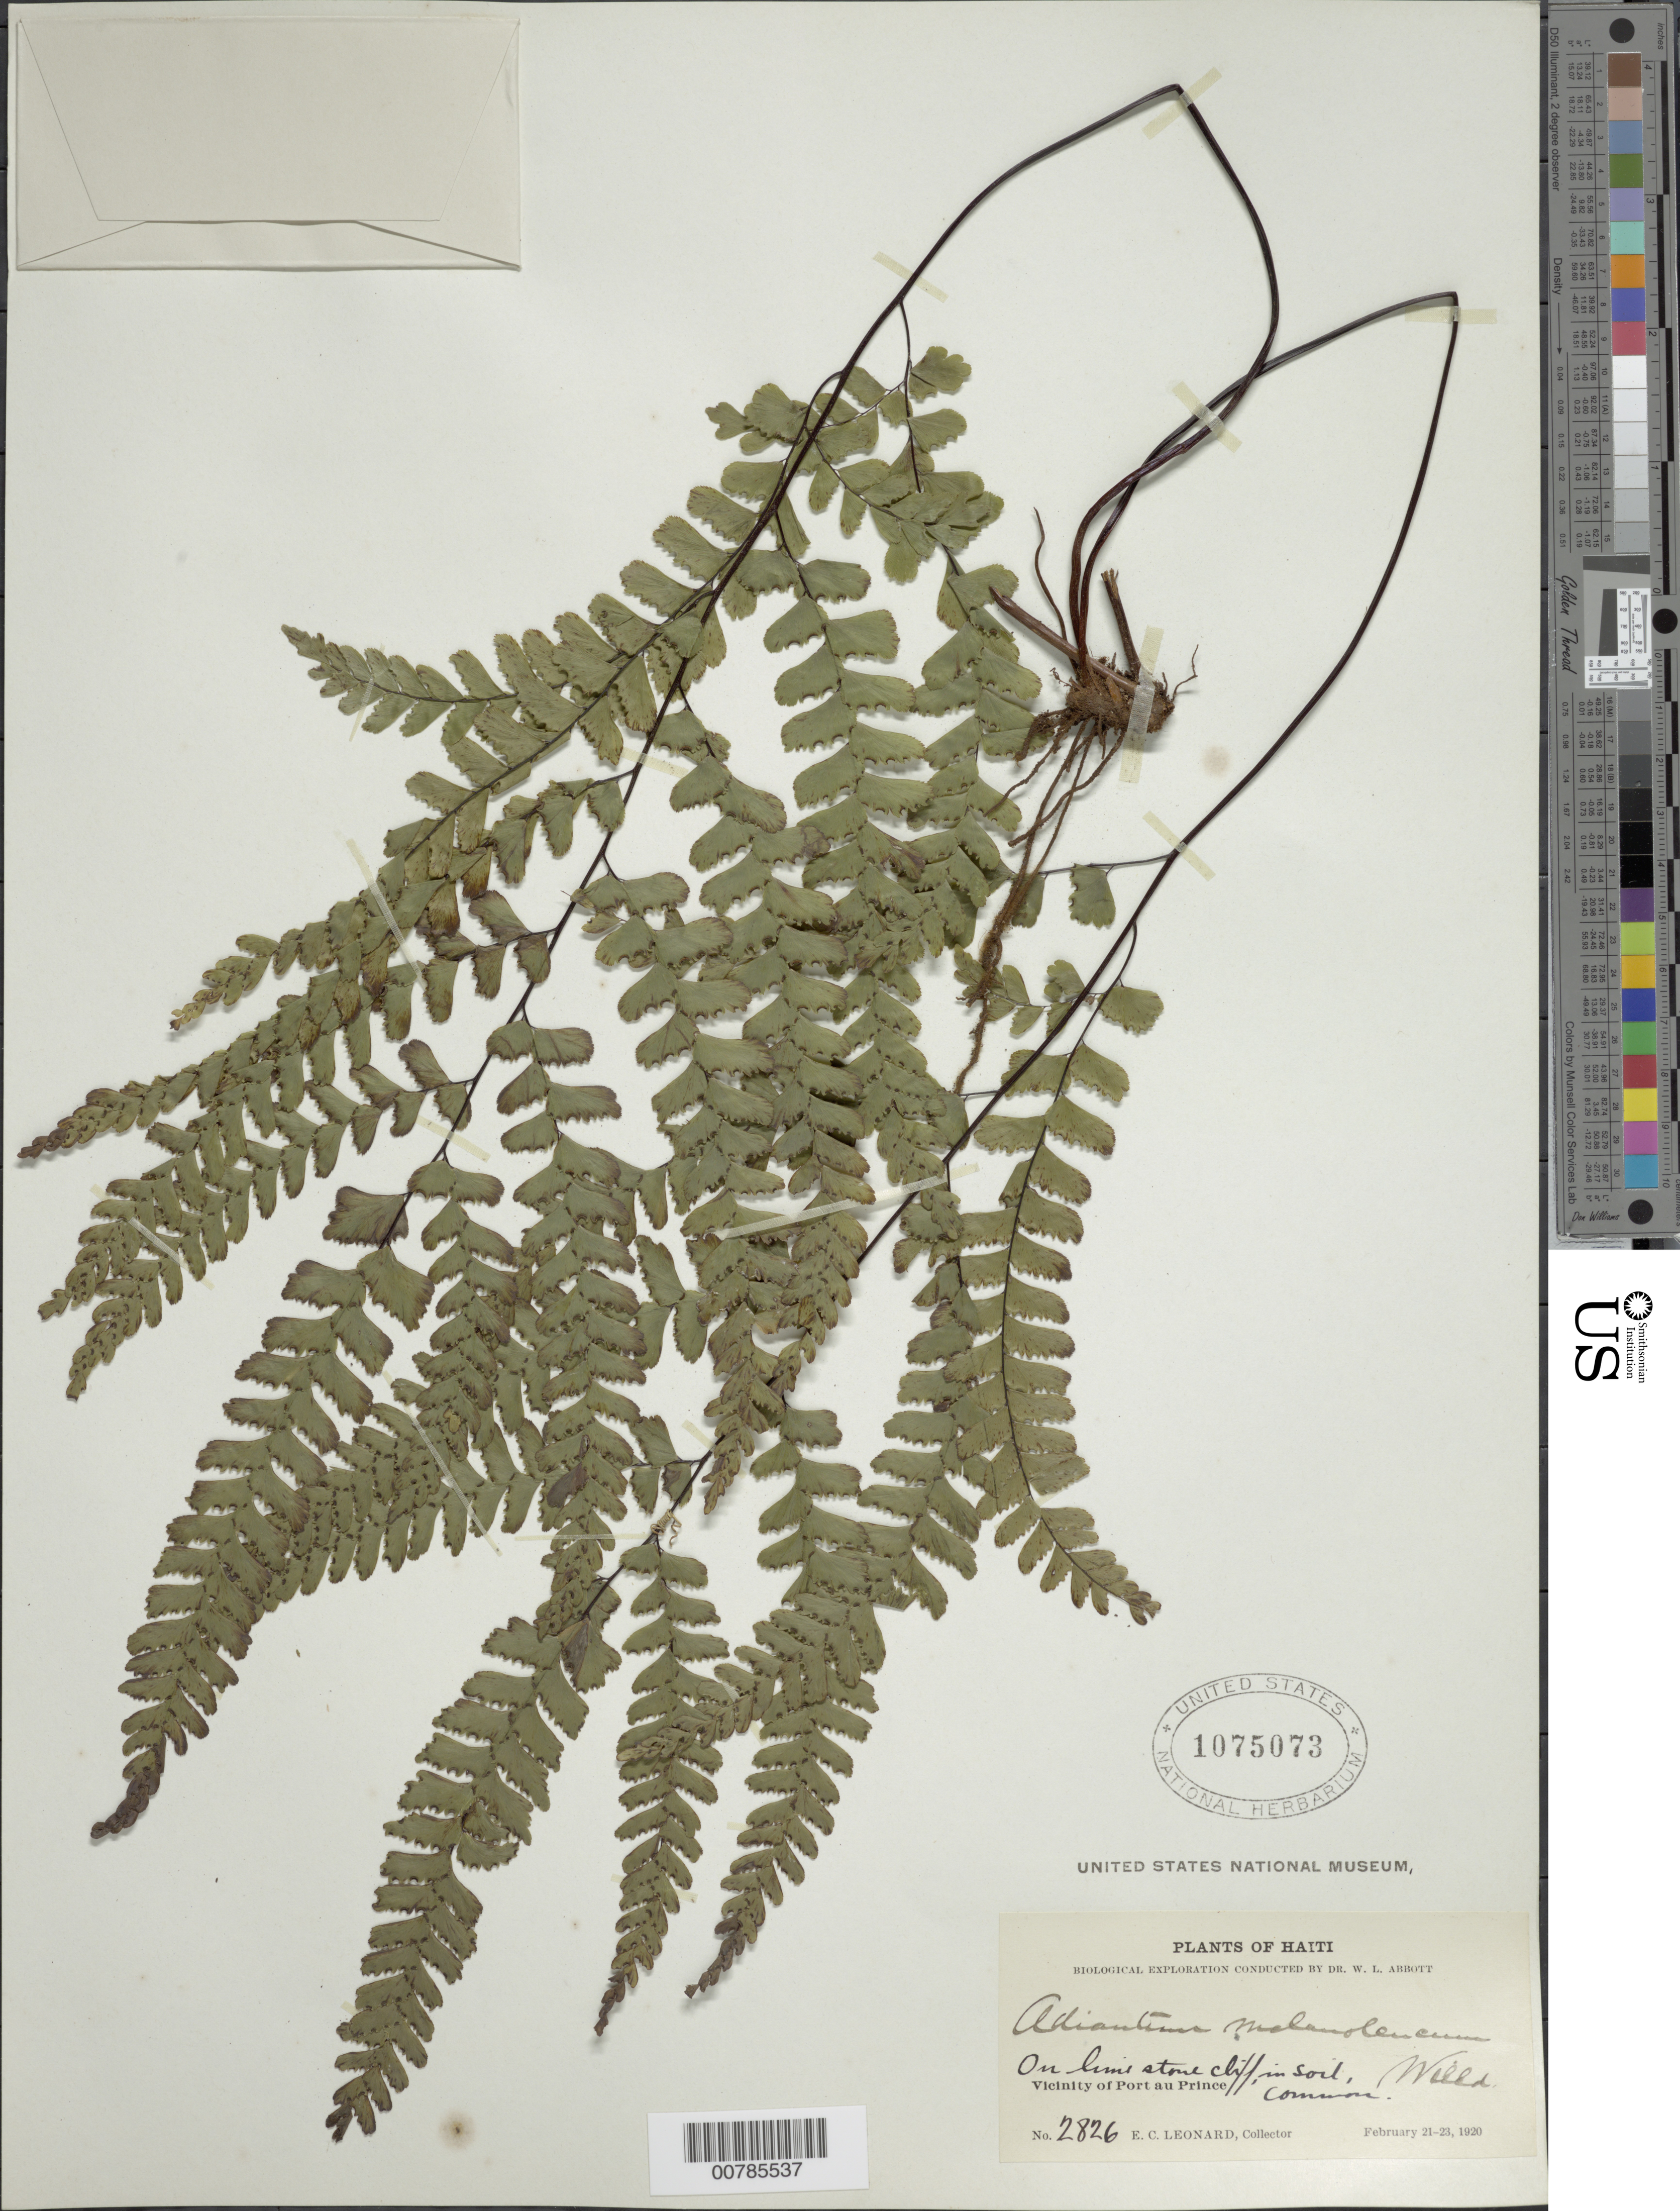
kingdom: Plantae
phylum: Tracheophyta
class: Polypodiopsida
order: Polypodiales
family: Pteridaceae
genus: Adiantum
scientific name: Adiantum melanoleucum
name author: Willd.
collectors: E. C. Leonard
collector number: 2826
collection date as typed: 21 Feb 1920 to 23 Feb 1920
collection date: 1920-02-21/1920-02-23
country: Haiti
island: Hispaniola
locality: Port au Prince, vicinity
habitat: On limestone cliff, in soil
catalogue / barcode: US 1075073